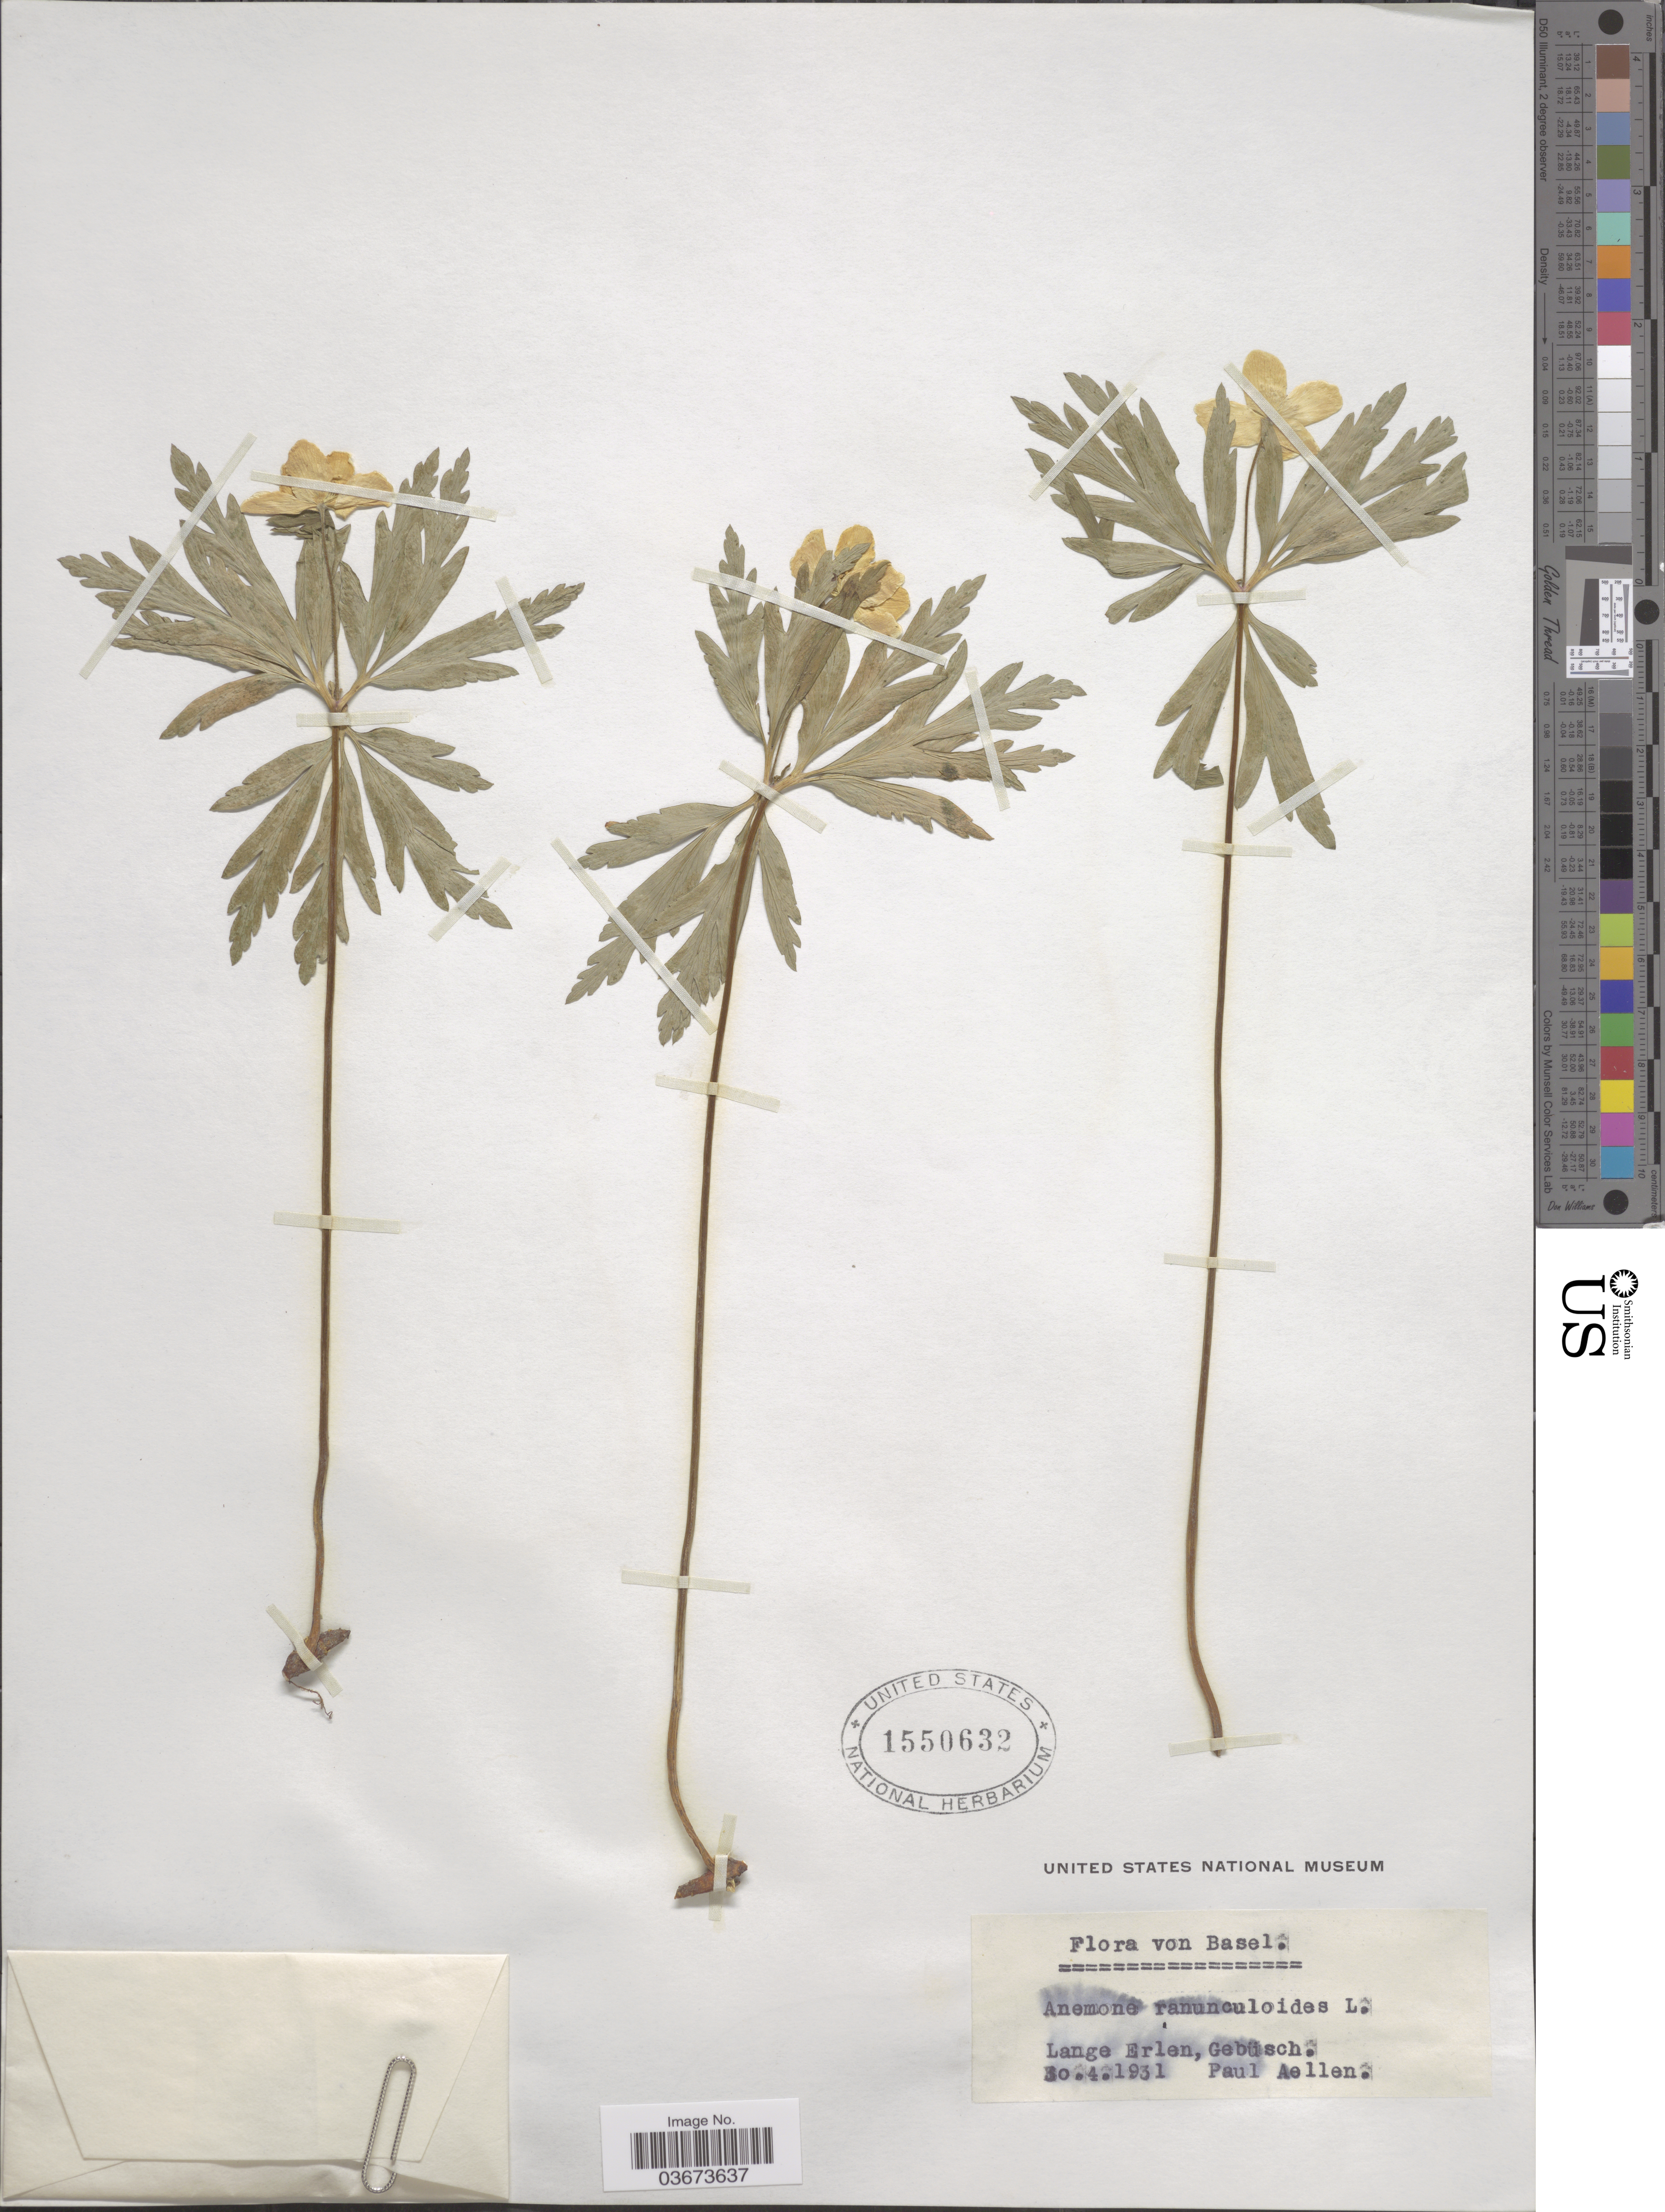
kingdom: Plantae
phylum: Tracheophyta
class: Magnoliopsida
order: Ranunculales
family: Ranunculaceae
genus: Anemone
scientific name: Anemone ranunculoides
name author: L.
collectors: P. Aellen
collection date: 1931-04-30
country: Switzerland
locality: Basel. Lange Erlen, Gebüsch.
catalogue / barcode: US 1550632